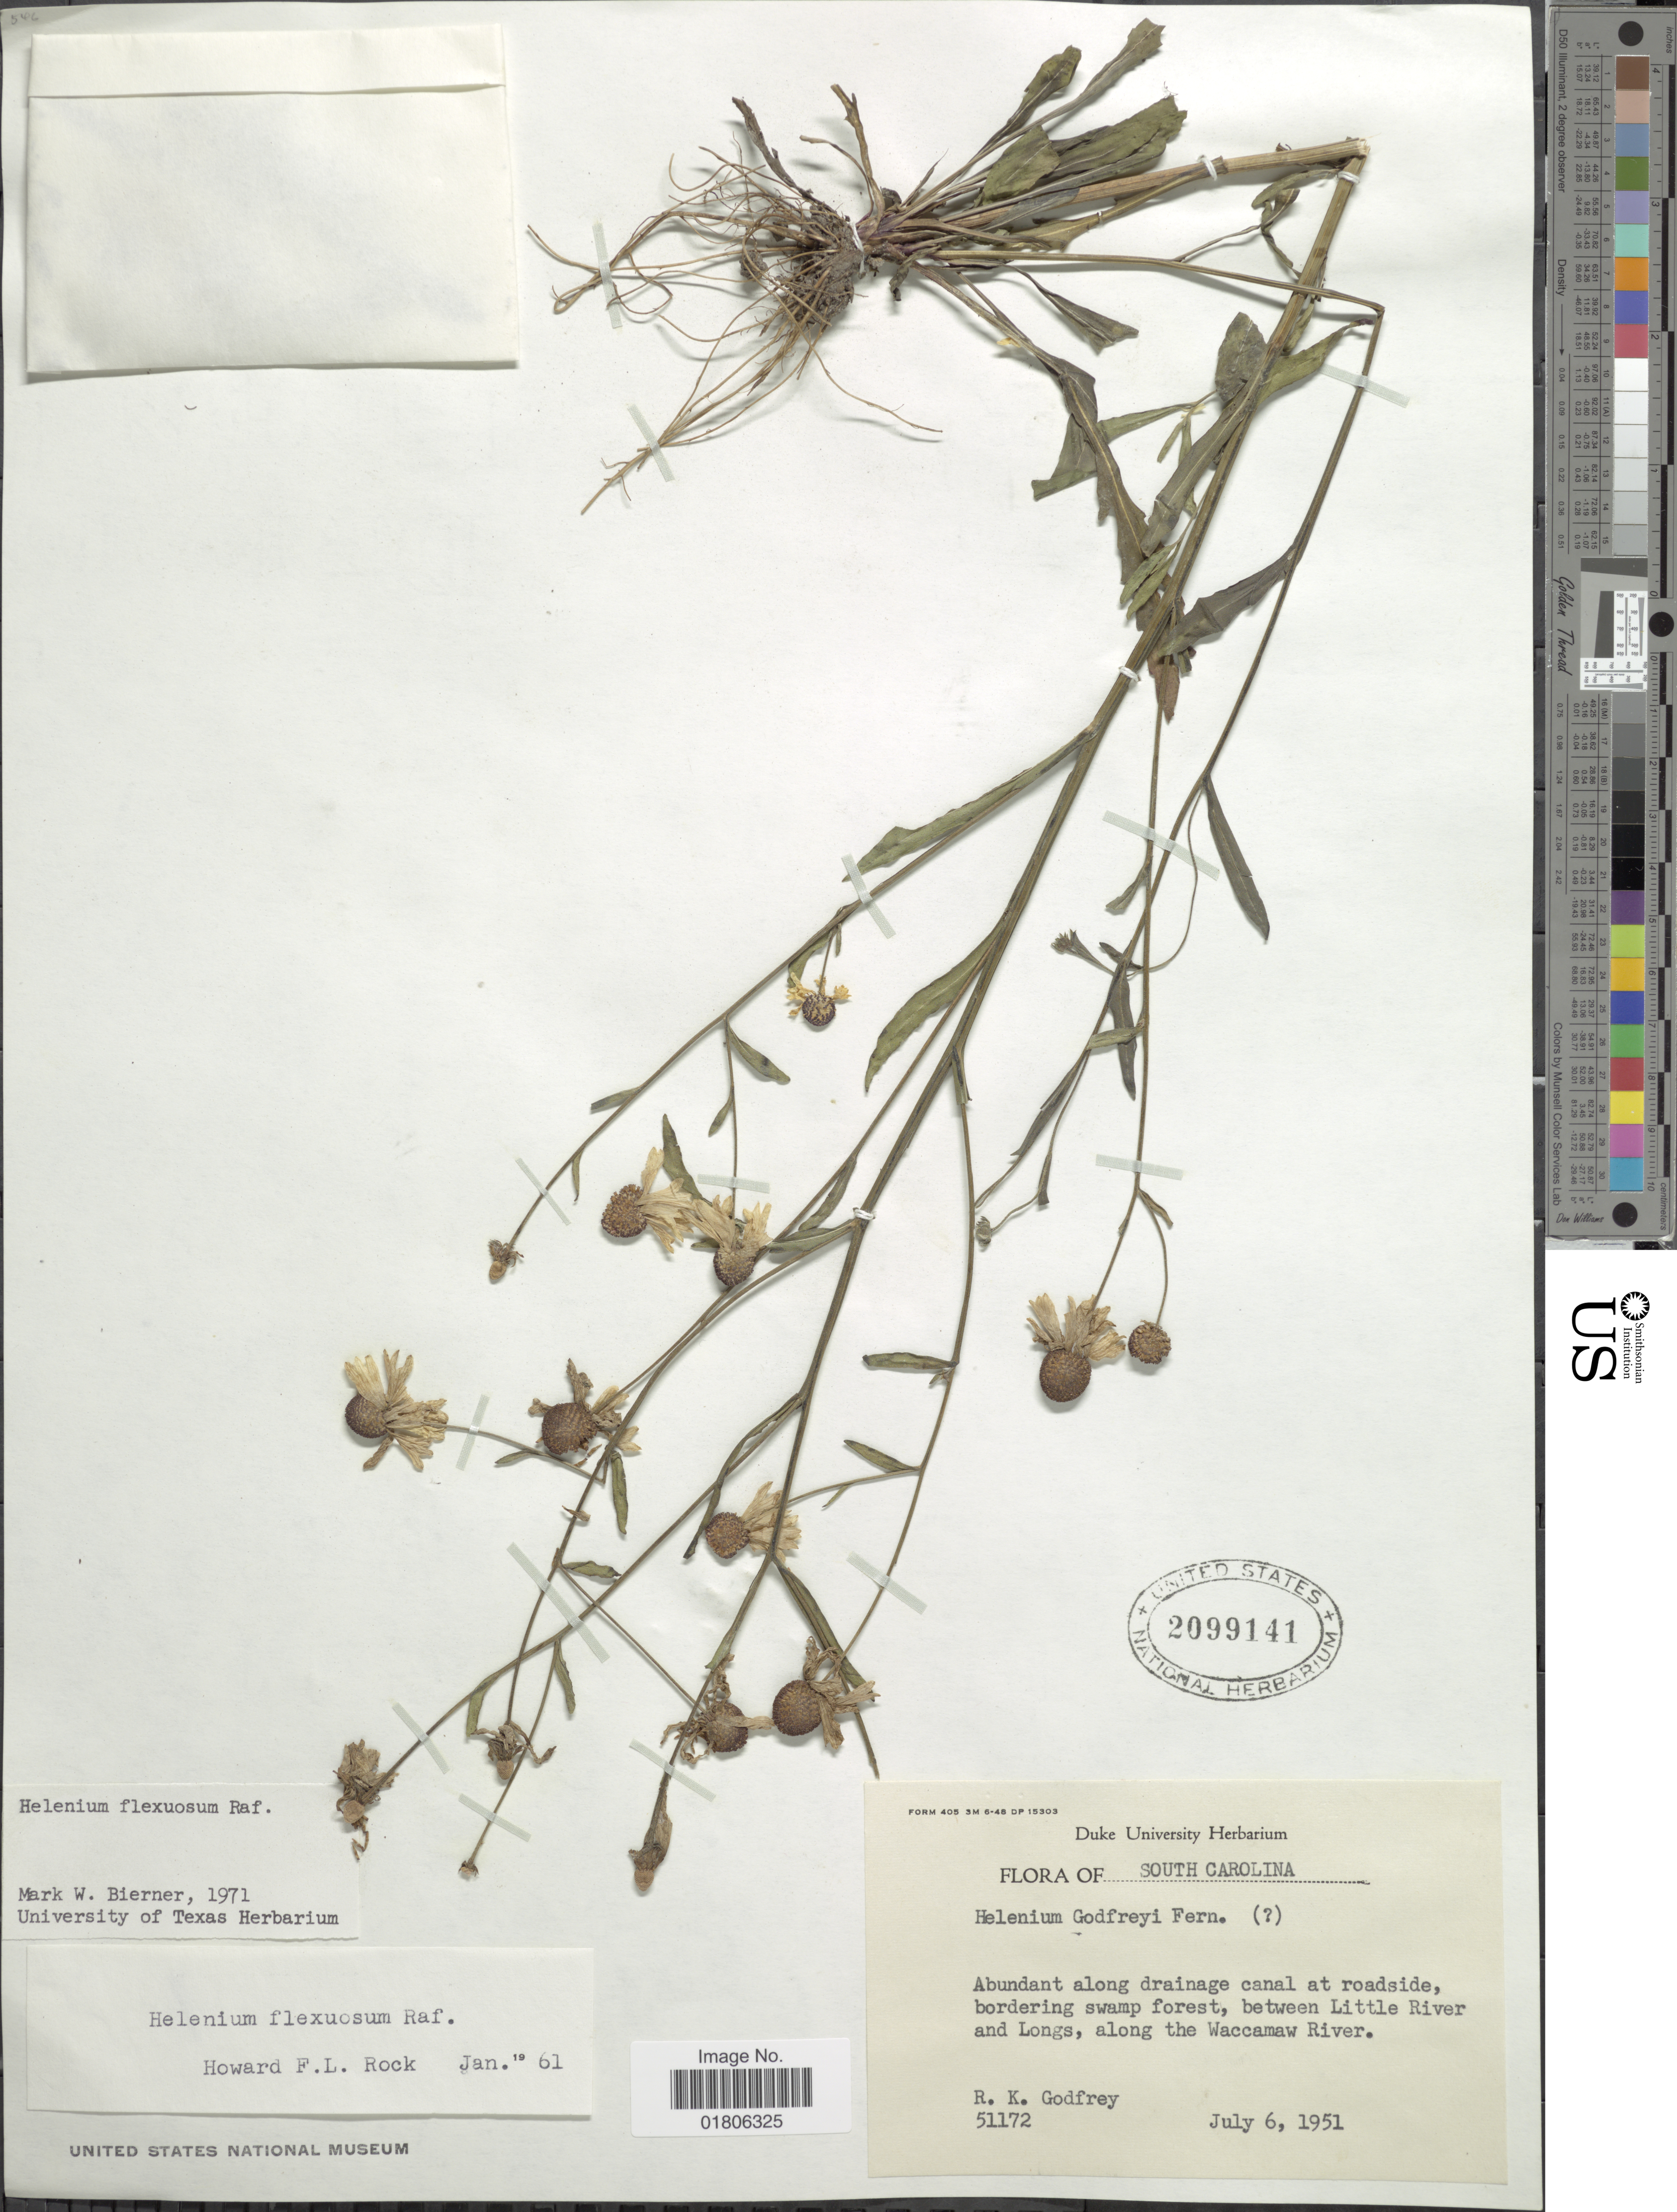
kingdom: Plantae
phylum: Tracheophyta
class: Magnoliopsida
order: Asterales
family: Asteraceae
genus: Helenium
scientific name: Helenium flexuosum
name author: Raf.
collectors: R. K. Godfrey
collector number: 51172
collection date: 1951-07-06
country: United States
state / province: South Carolina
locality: Canal at roadside, bordering swamp forest, between Little River and Longs, along the Waccamaw River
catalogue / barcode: US 2099141